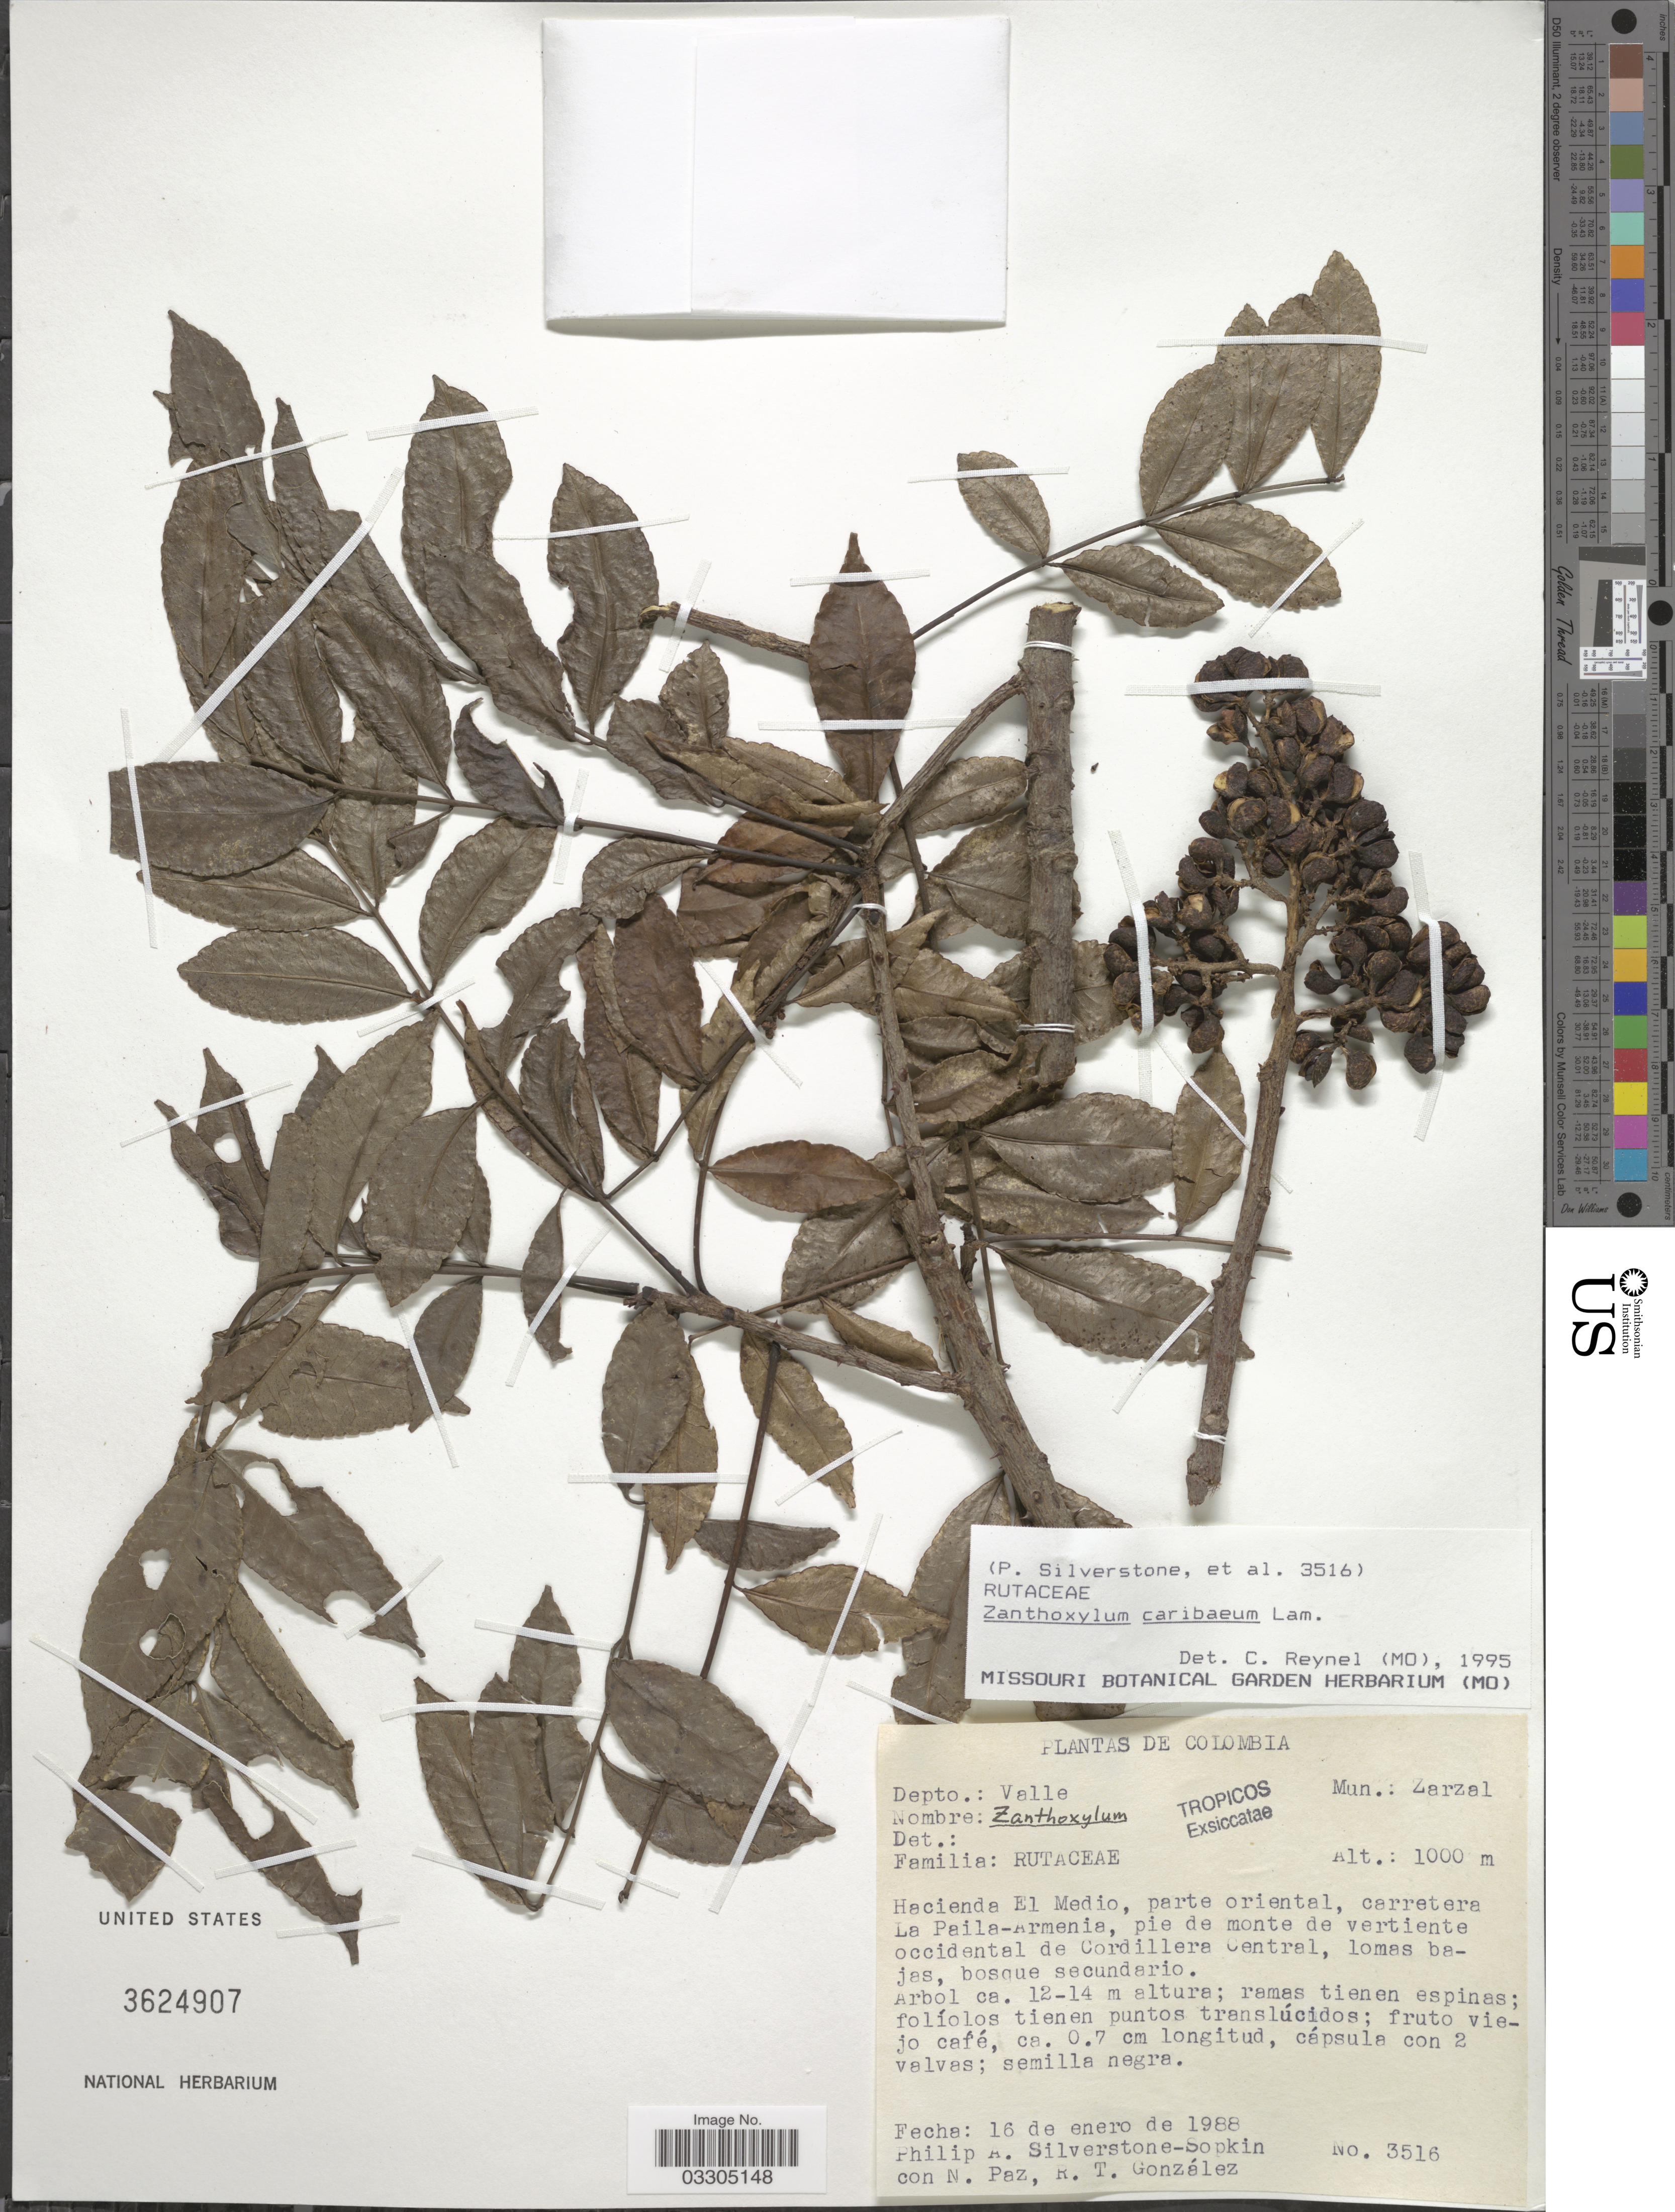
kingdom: Plantae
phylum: Tracheophyta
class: Magnoliopsida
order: Sapindales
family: Rutaceae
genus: Zanthoxylum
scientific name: Zanthoxylum caribaeum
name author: Lam.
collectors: P. A. Silverstone-Sopkin, N. Paz & R. Gonzalez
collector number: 3516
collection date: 1988-01-16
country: Colombia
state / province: Valle del Cauca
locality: Depto.: Valle, Mun.: Zarzal, Hacienda El Medio, parte oriental, carretera La Paila-Armenia, pie de monte de vertiente occidental de Cordillera Central.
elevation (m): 1000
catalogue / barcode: US 3624907